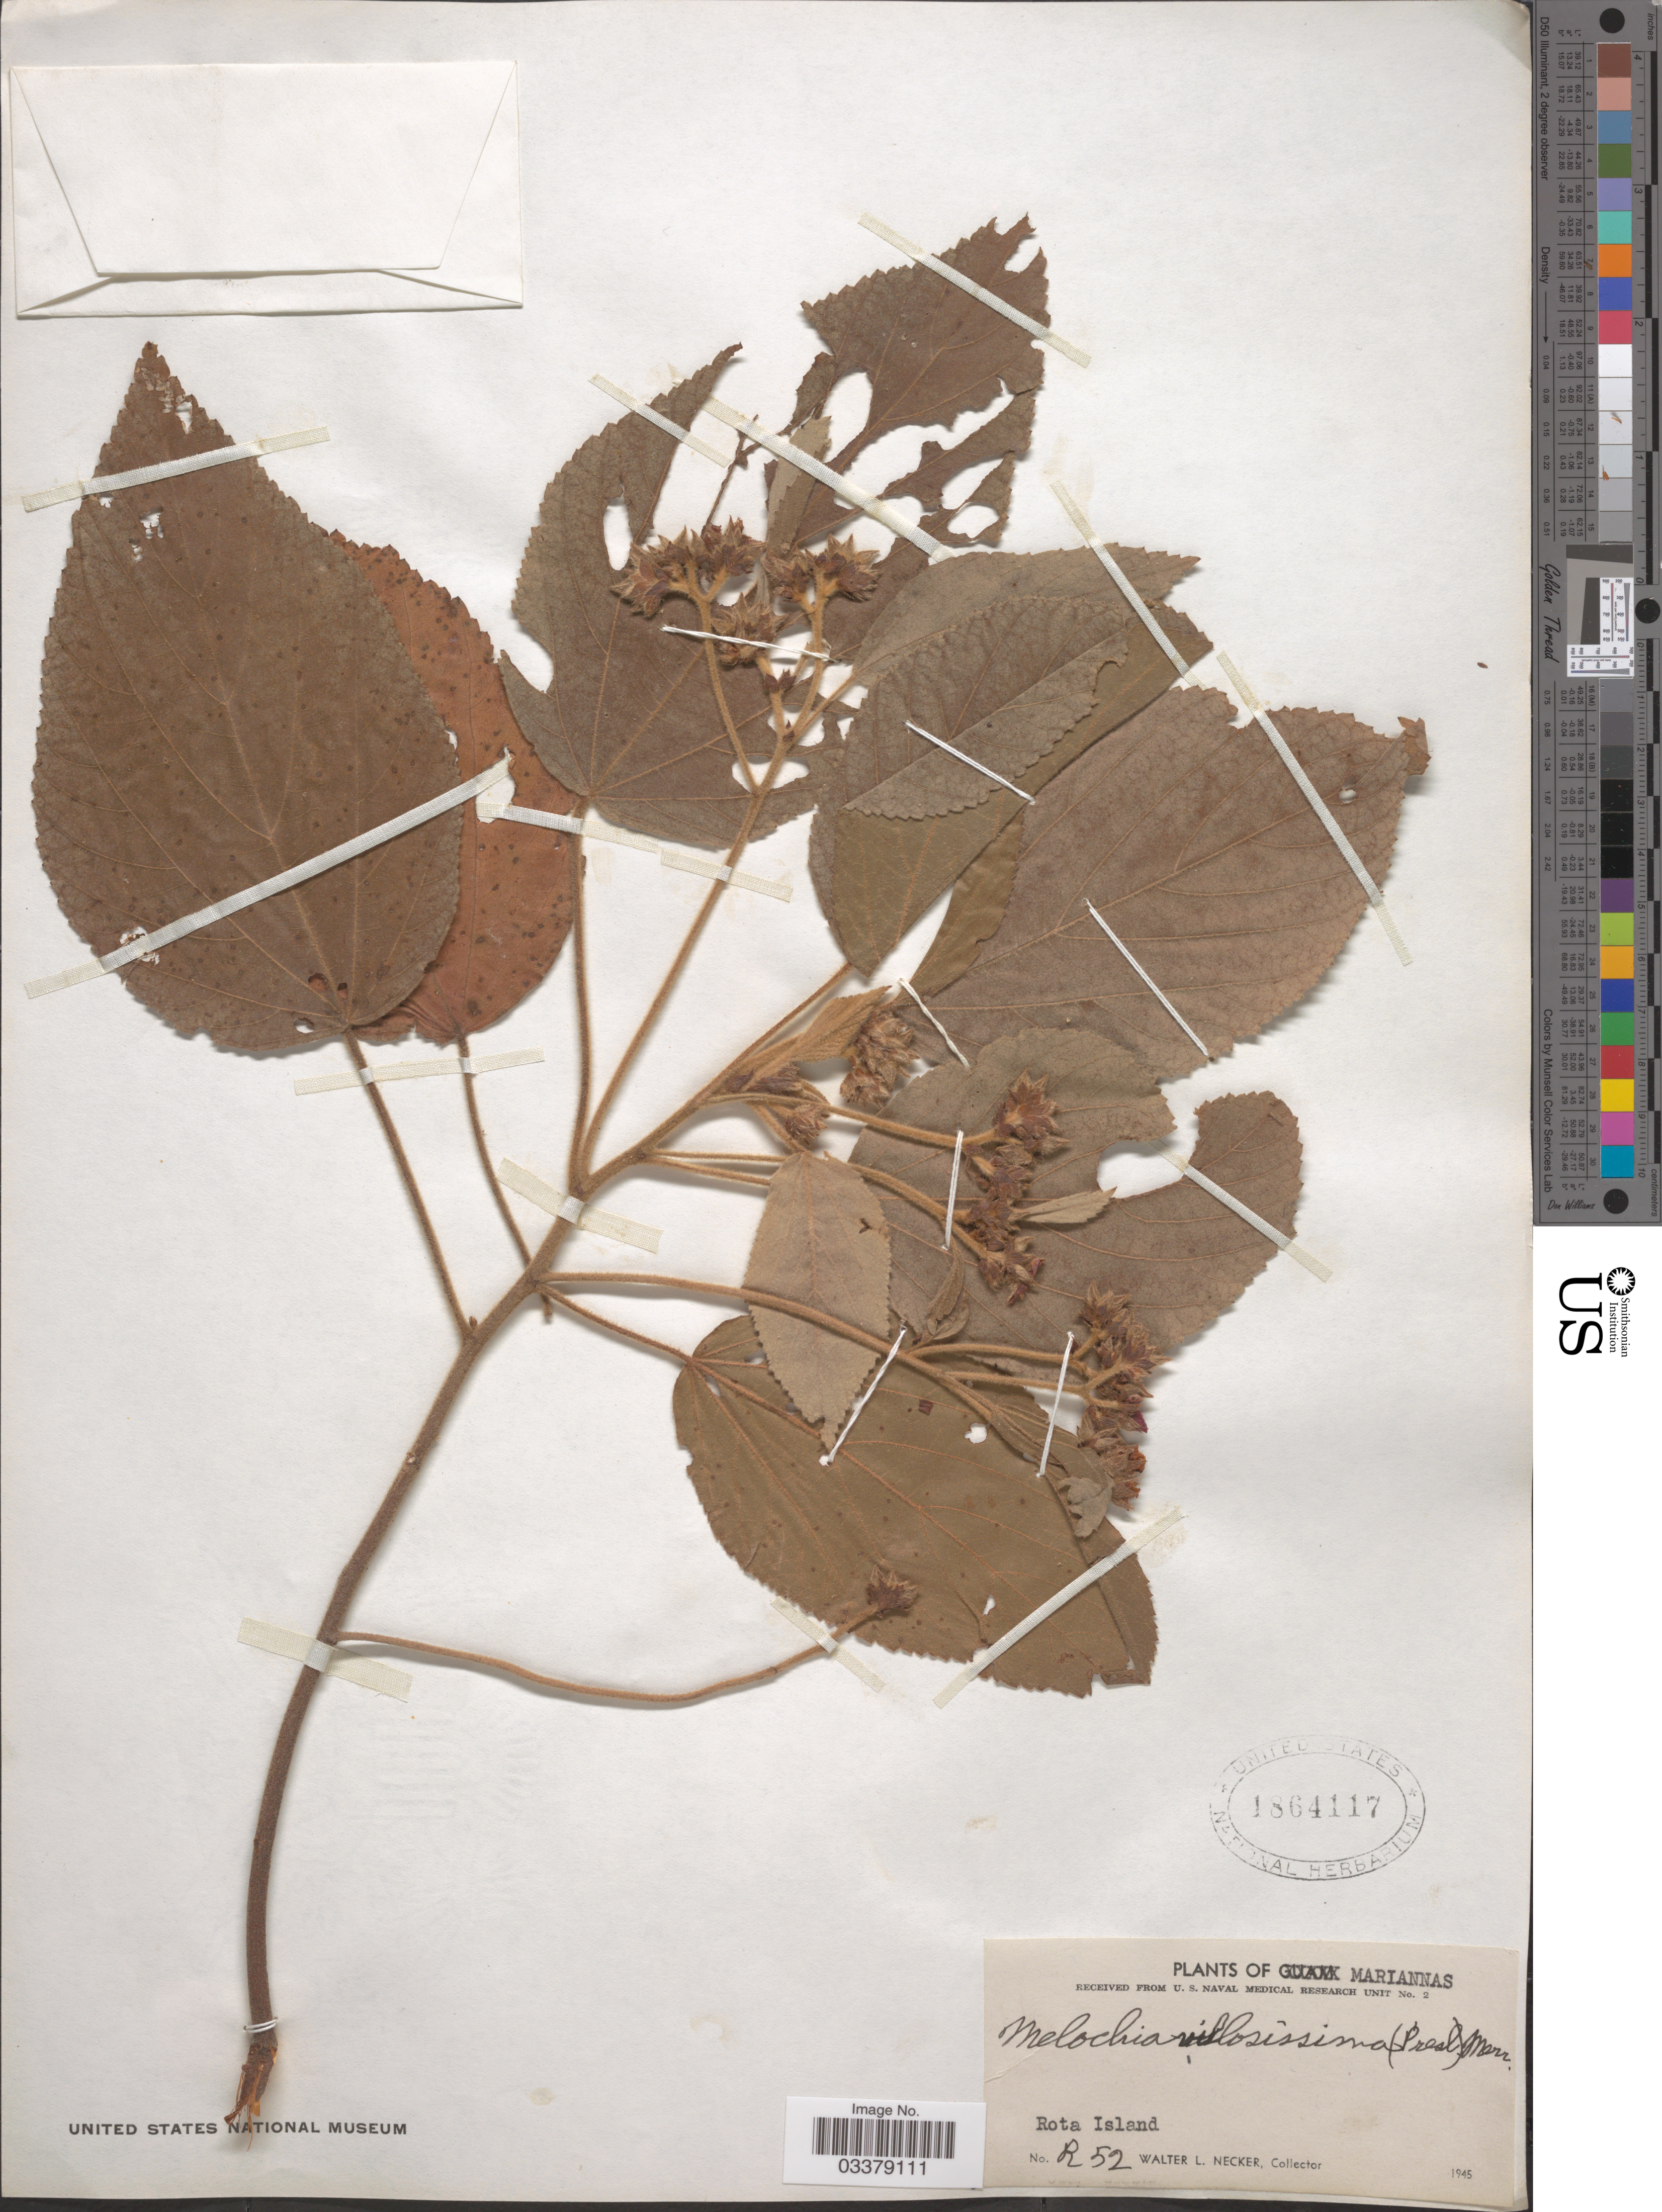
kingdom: Plantae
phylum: Tracheophyta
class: Magnoliopsida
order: Malvales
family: Malvaceae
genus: Melochia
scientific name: Melochia villosissima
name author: (C. Presl) Merr.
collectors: W. L. Necker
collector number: R52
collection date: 1945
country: Northern Mariana Islands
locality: Mariannas. Rota Island.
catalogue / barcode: US 1864117